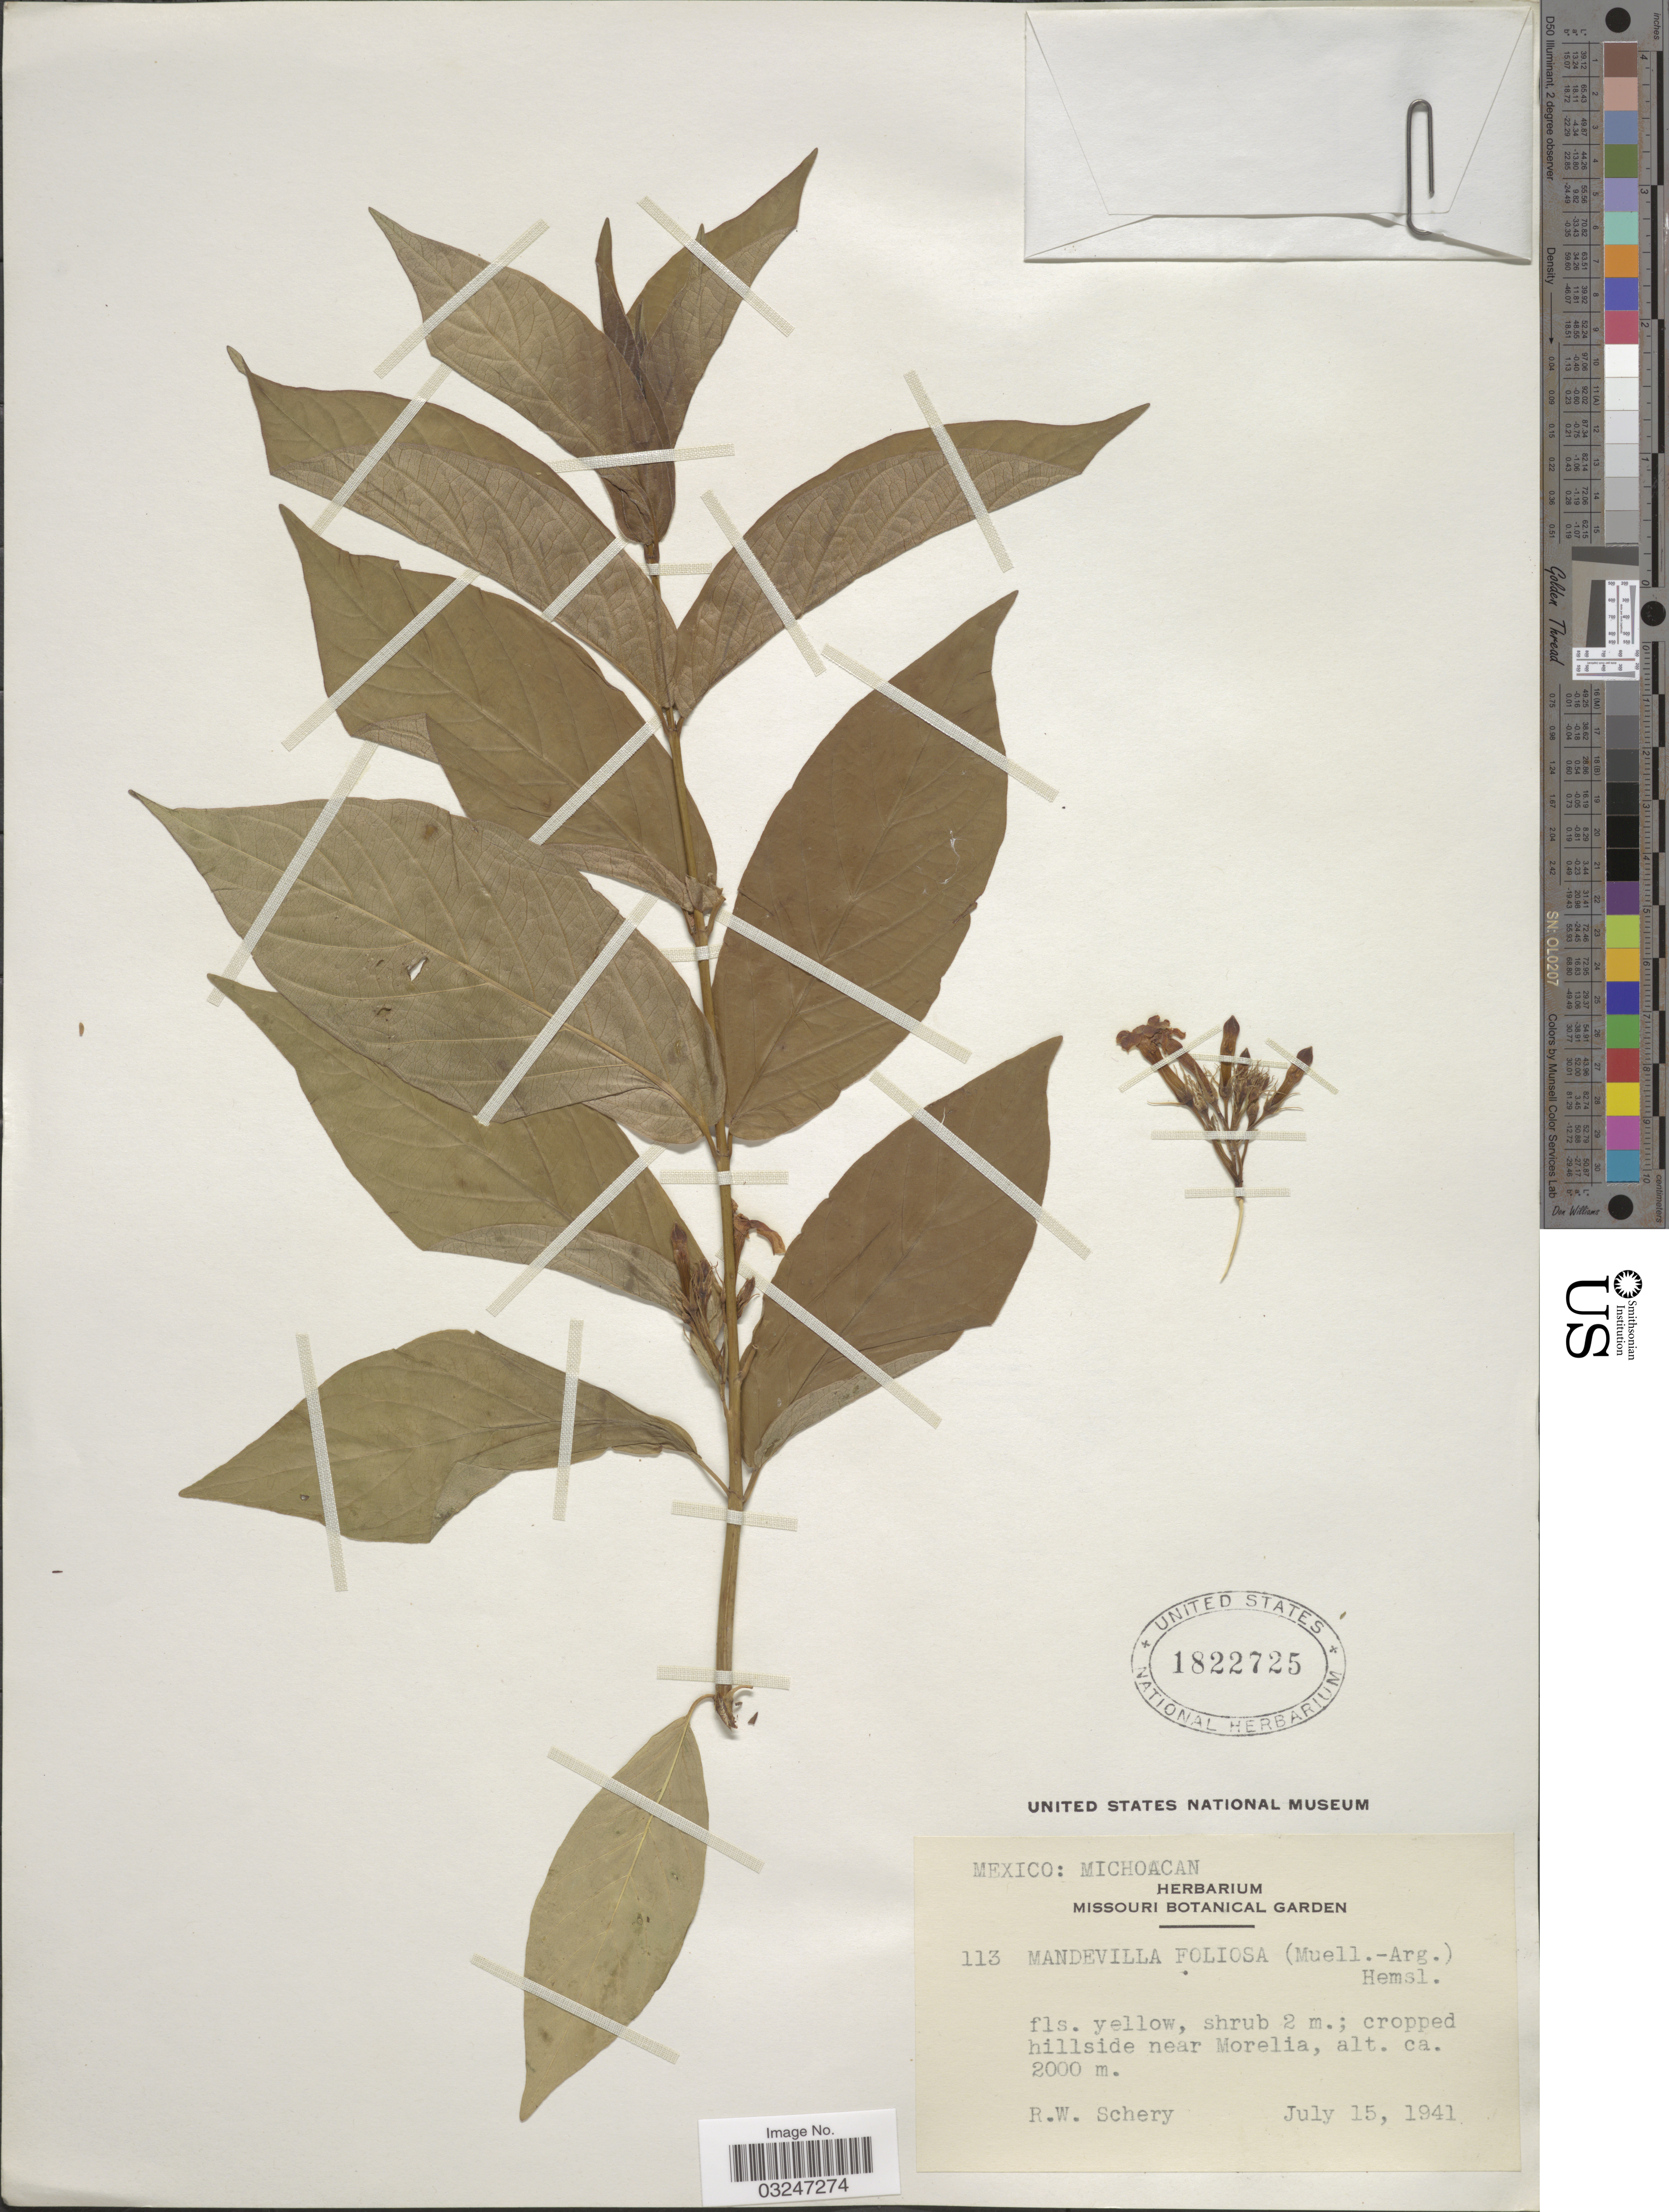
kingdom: Plantae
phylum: Tracheophyta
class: Magnoliopsida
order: Gentianales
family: Apocynaceae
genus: Mandevilla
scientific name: Mandevilla foliosa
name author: (Müll. Arg.) Hemsl.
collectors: R. W. Schery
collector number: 113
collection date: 1941-07-15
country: Mexico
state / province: Michoacán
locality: Cropped hillside near Morelia.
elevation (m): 2000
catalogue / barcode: US 1822725